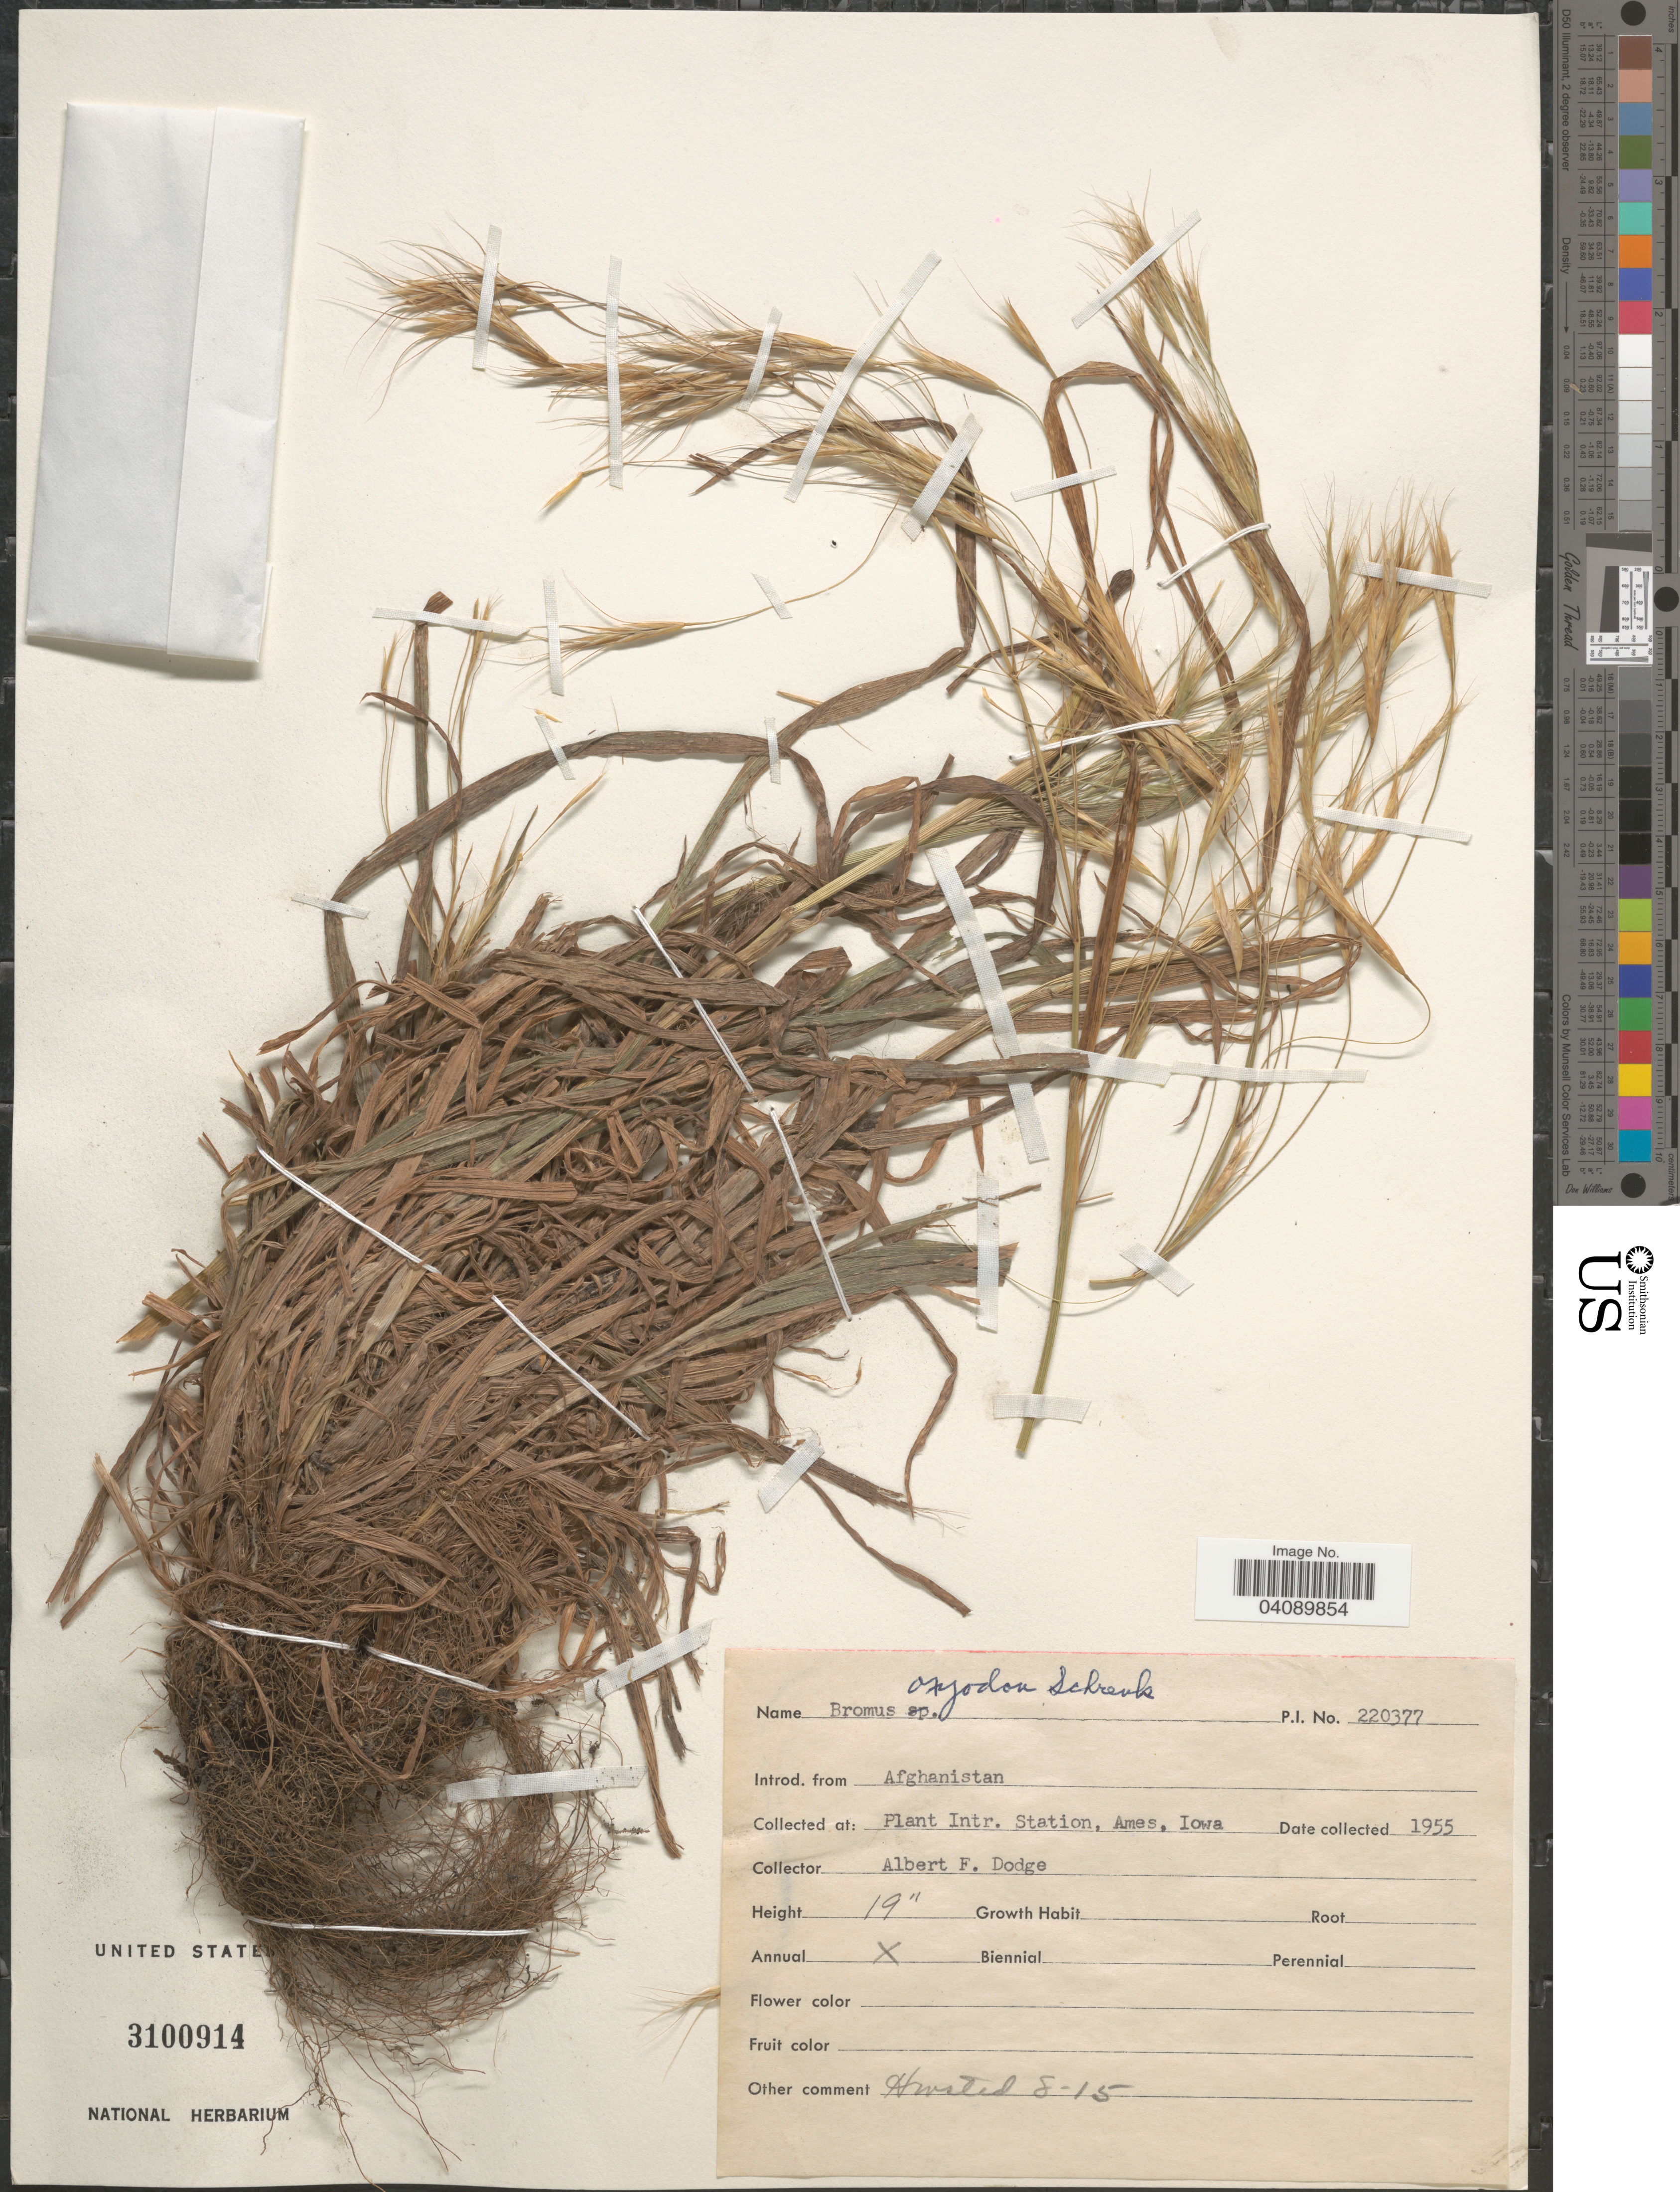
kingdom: Plantae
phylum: Tracheophyta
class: Liliopsida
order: Poales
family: Poaceae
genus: Bromus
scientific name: Bromus oxyodon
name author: Schrenk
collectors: A. Dodge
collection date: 1955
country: United States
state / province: Iowa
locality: Plant Intr. Station, Ames.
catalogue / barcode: US 3100914